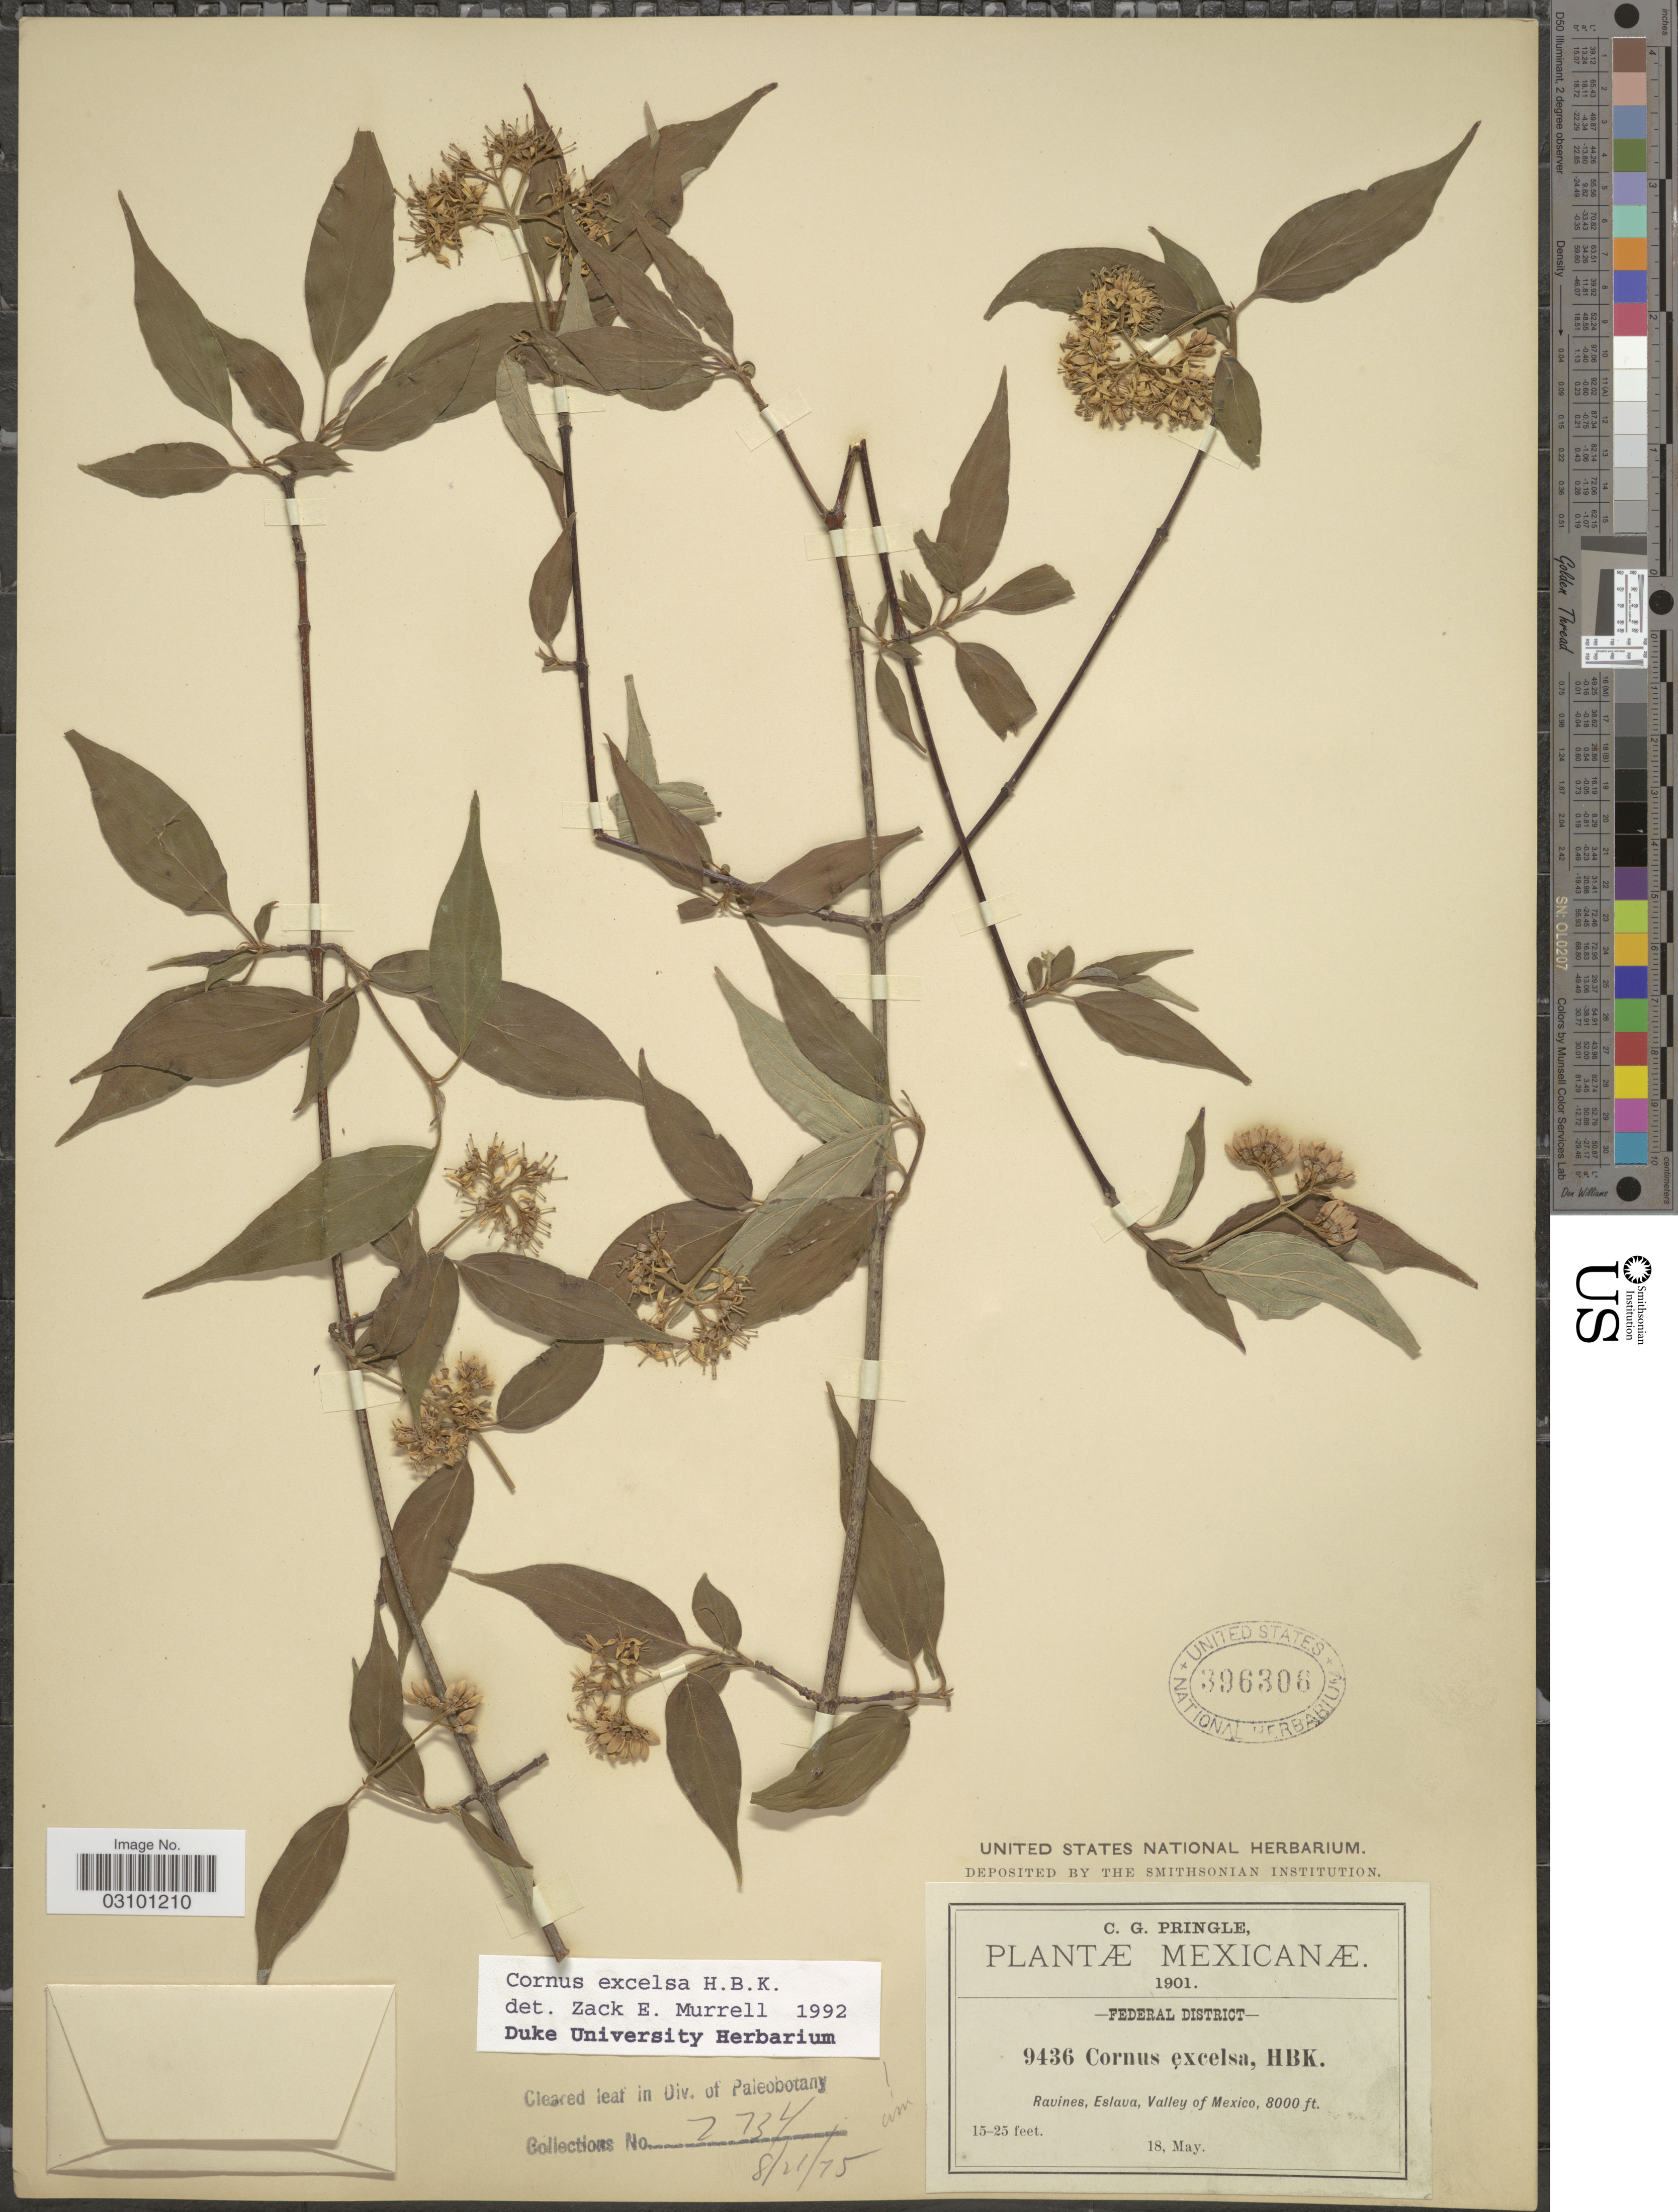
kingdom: Plantae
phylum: Tracheophyta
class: Magnoliopsida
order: Cornales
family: Cornaceae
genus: Cornus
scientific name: Cornus excelsa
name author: Kunth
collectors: C. G. Pringle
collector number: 9436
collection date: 1901-05-18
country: Mexico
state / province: Distrito Federal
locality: Federal District. Ravines, Eslava, Valley of Mexico.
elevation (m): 2438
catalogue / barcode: US 396306